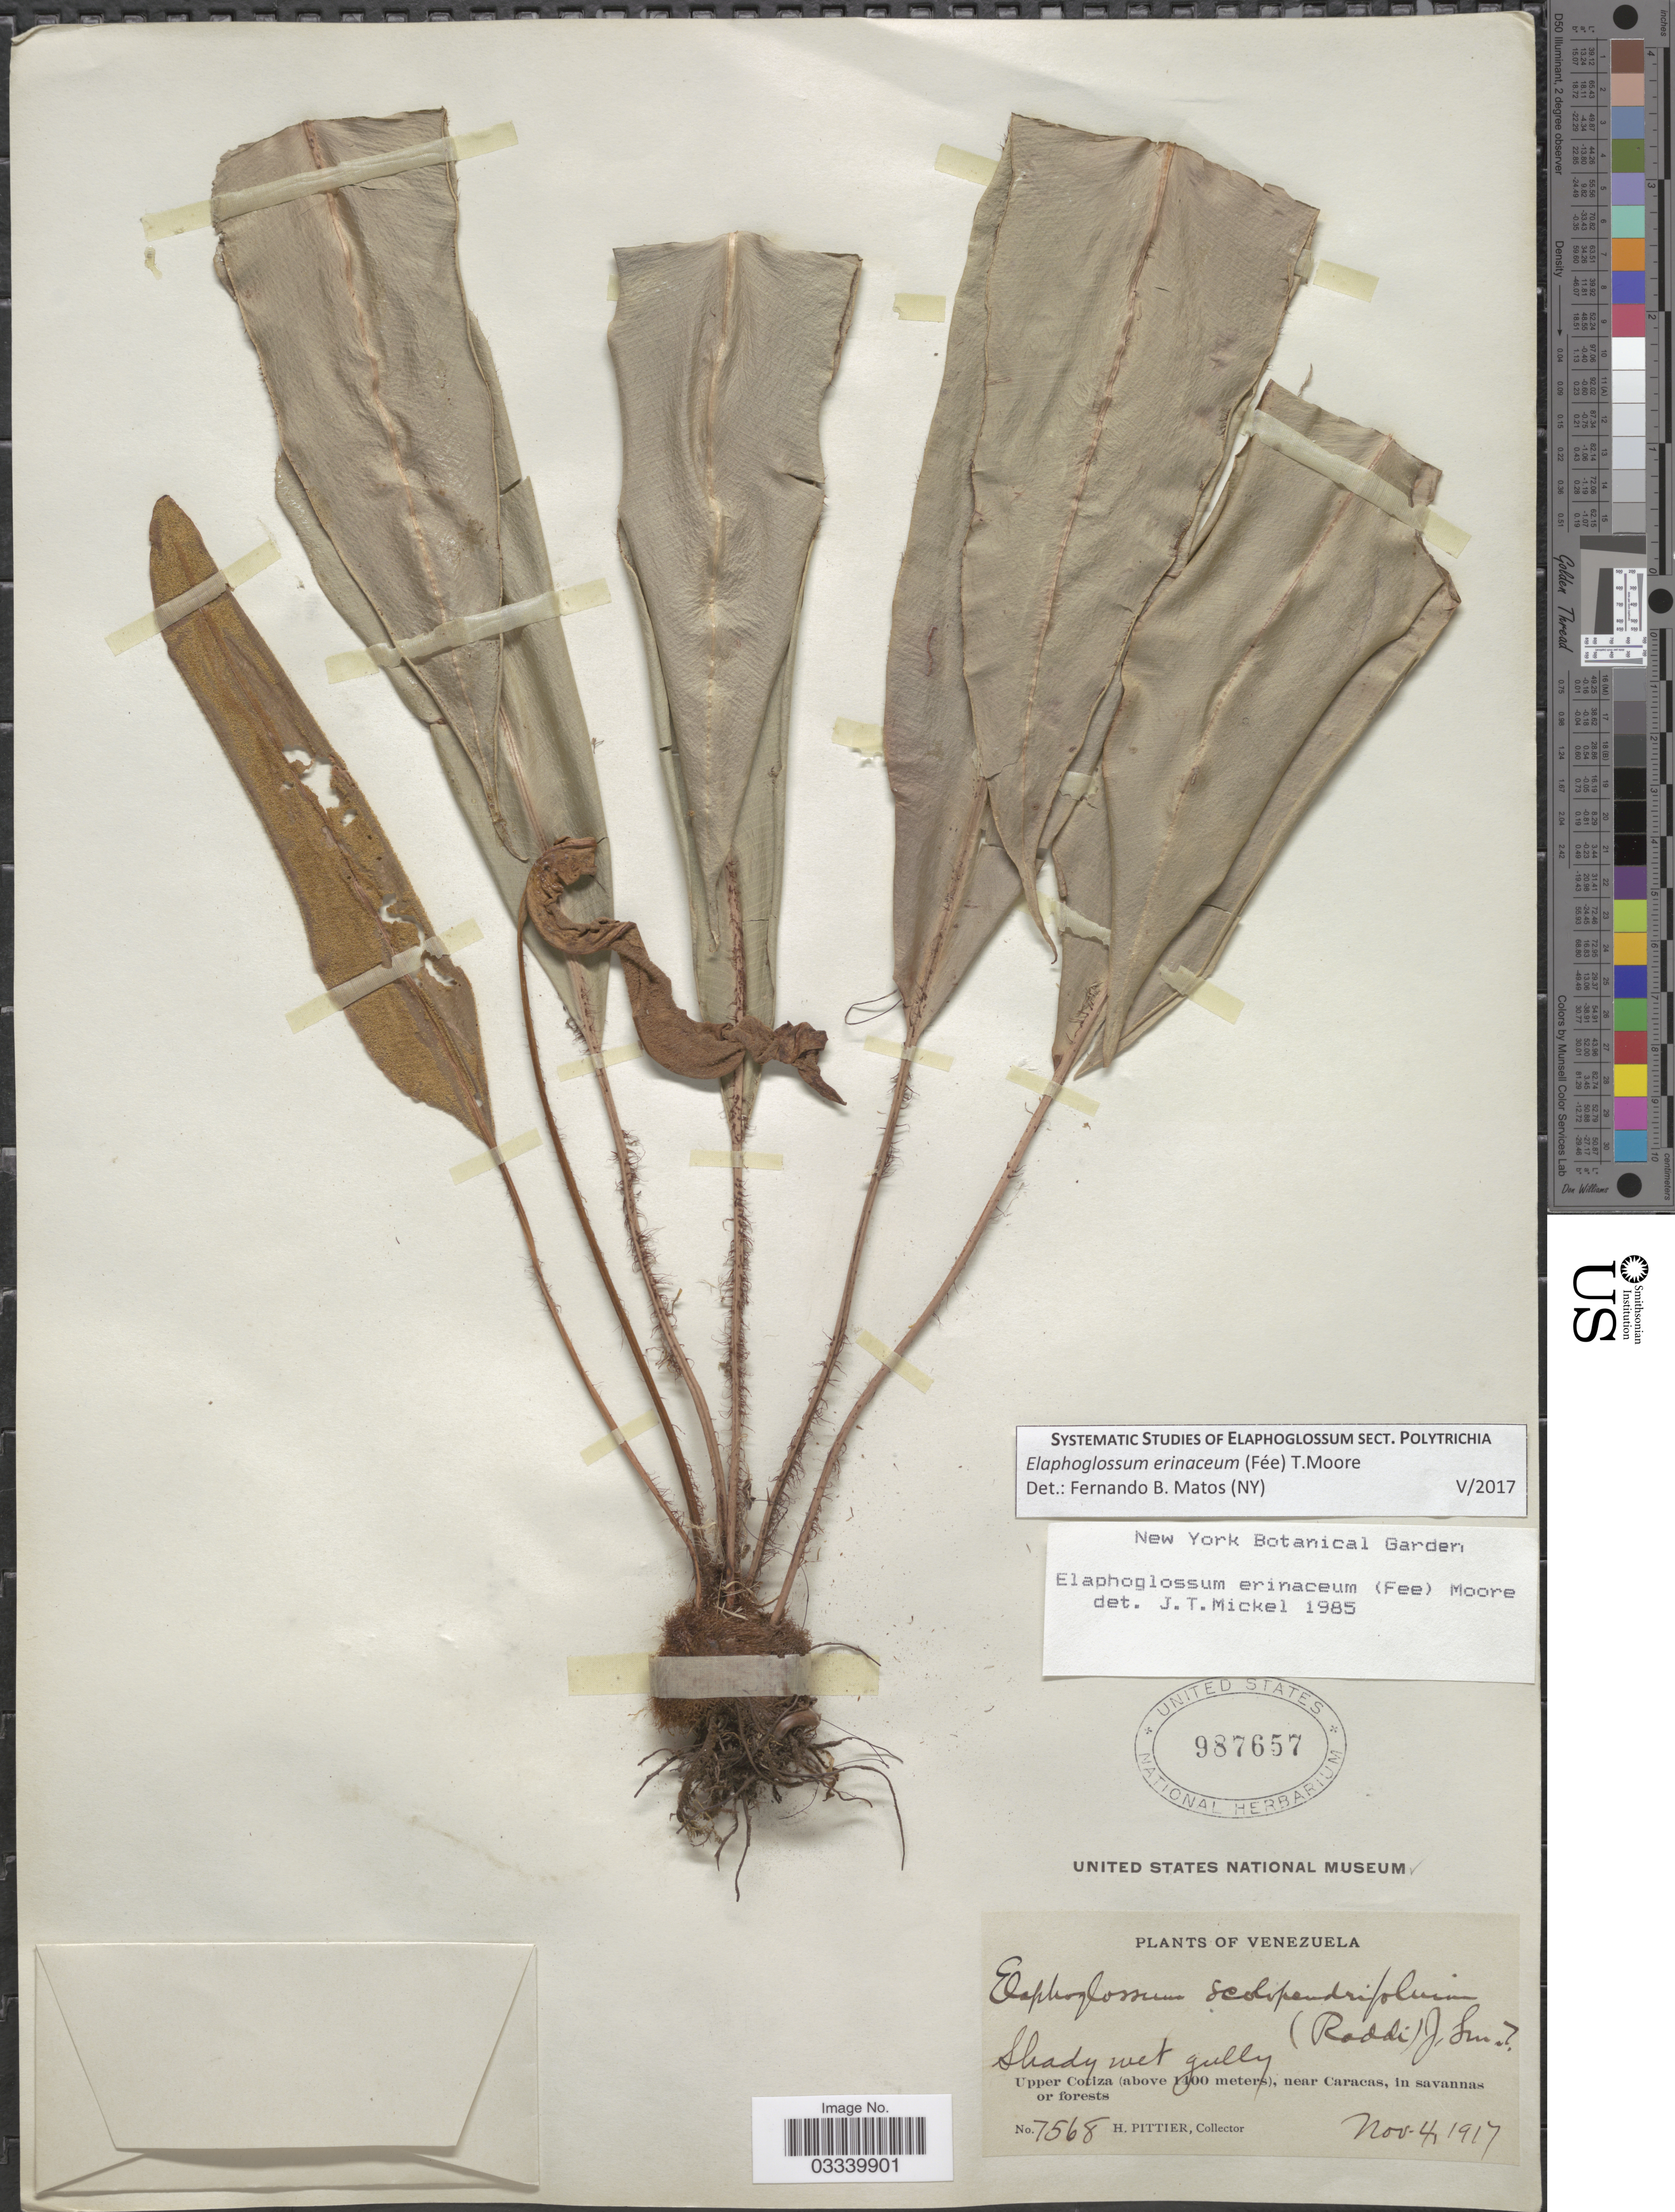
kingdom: Plantae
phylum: Tracheophyta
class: Polypodiopsida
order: Polypodiales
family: Dryopteridaceae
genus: Elaphoglossum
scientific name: Elaphoglossum erinaceum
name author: (Fée) T. Moore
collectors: H. F. Pittier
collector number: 7568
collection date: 1917-11-04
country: Venezuela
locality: Upper Cotiza, near Caracas, in savannas or forests.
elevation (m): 1400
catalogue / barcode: US 987657